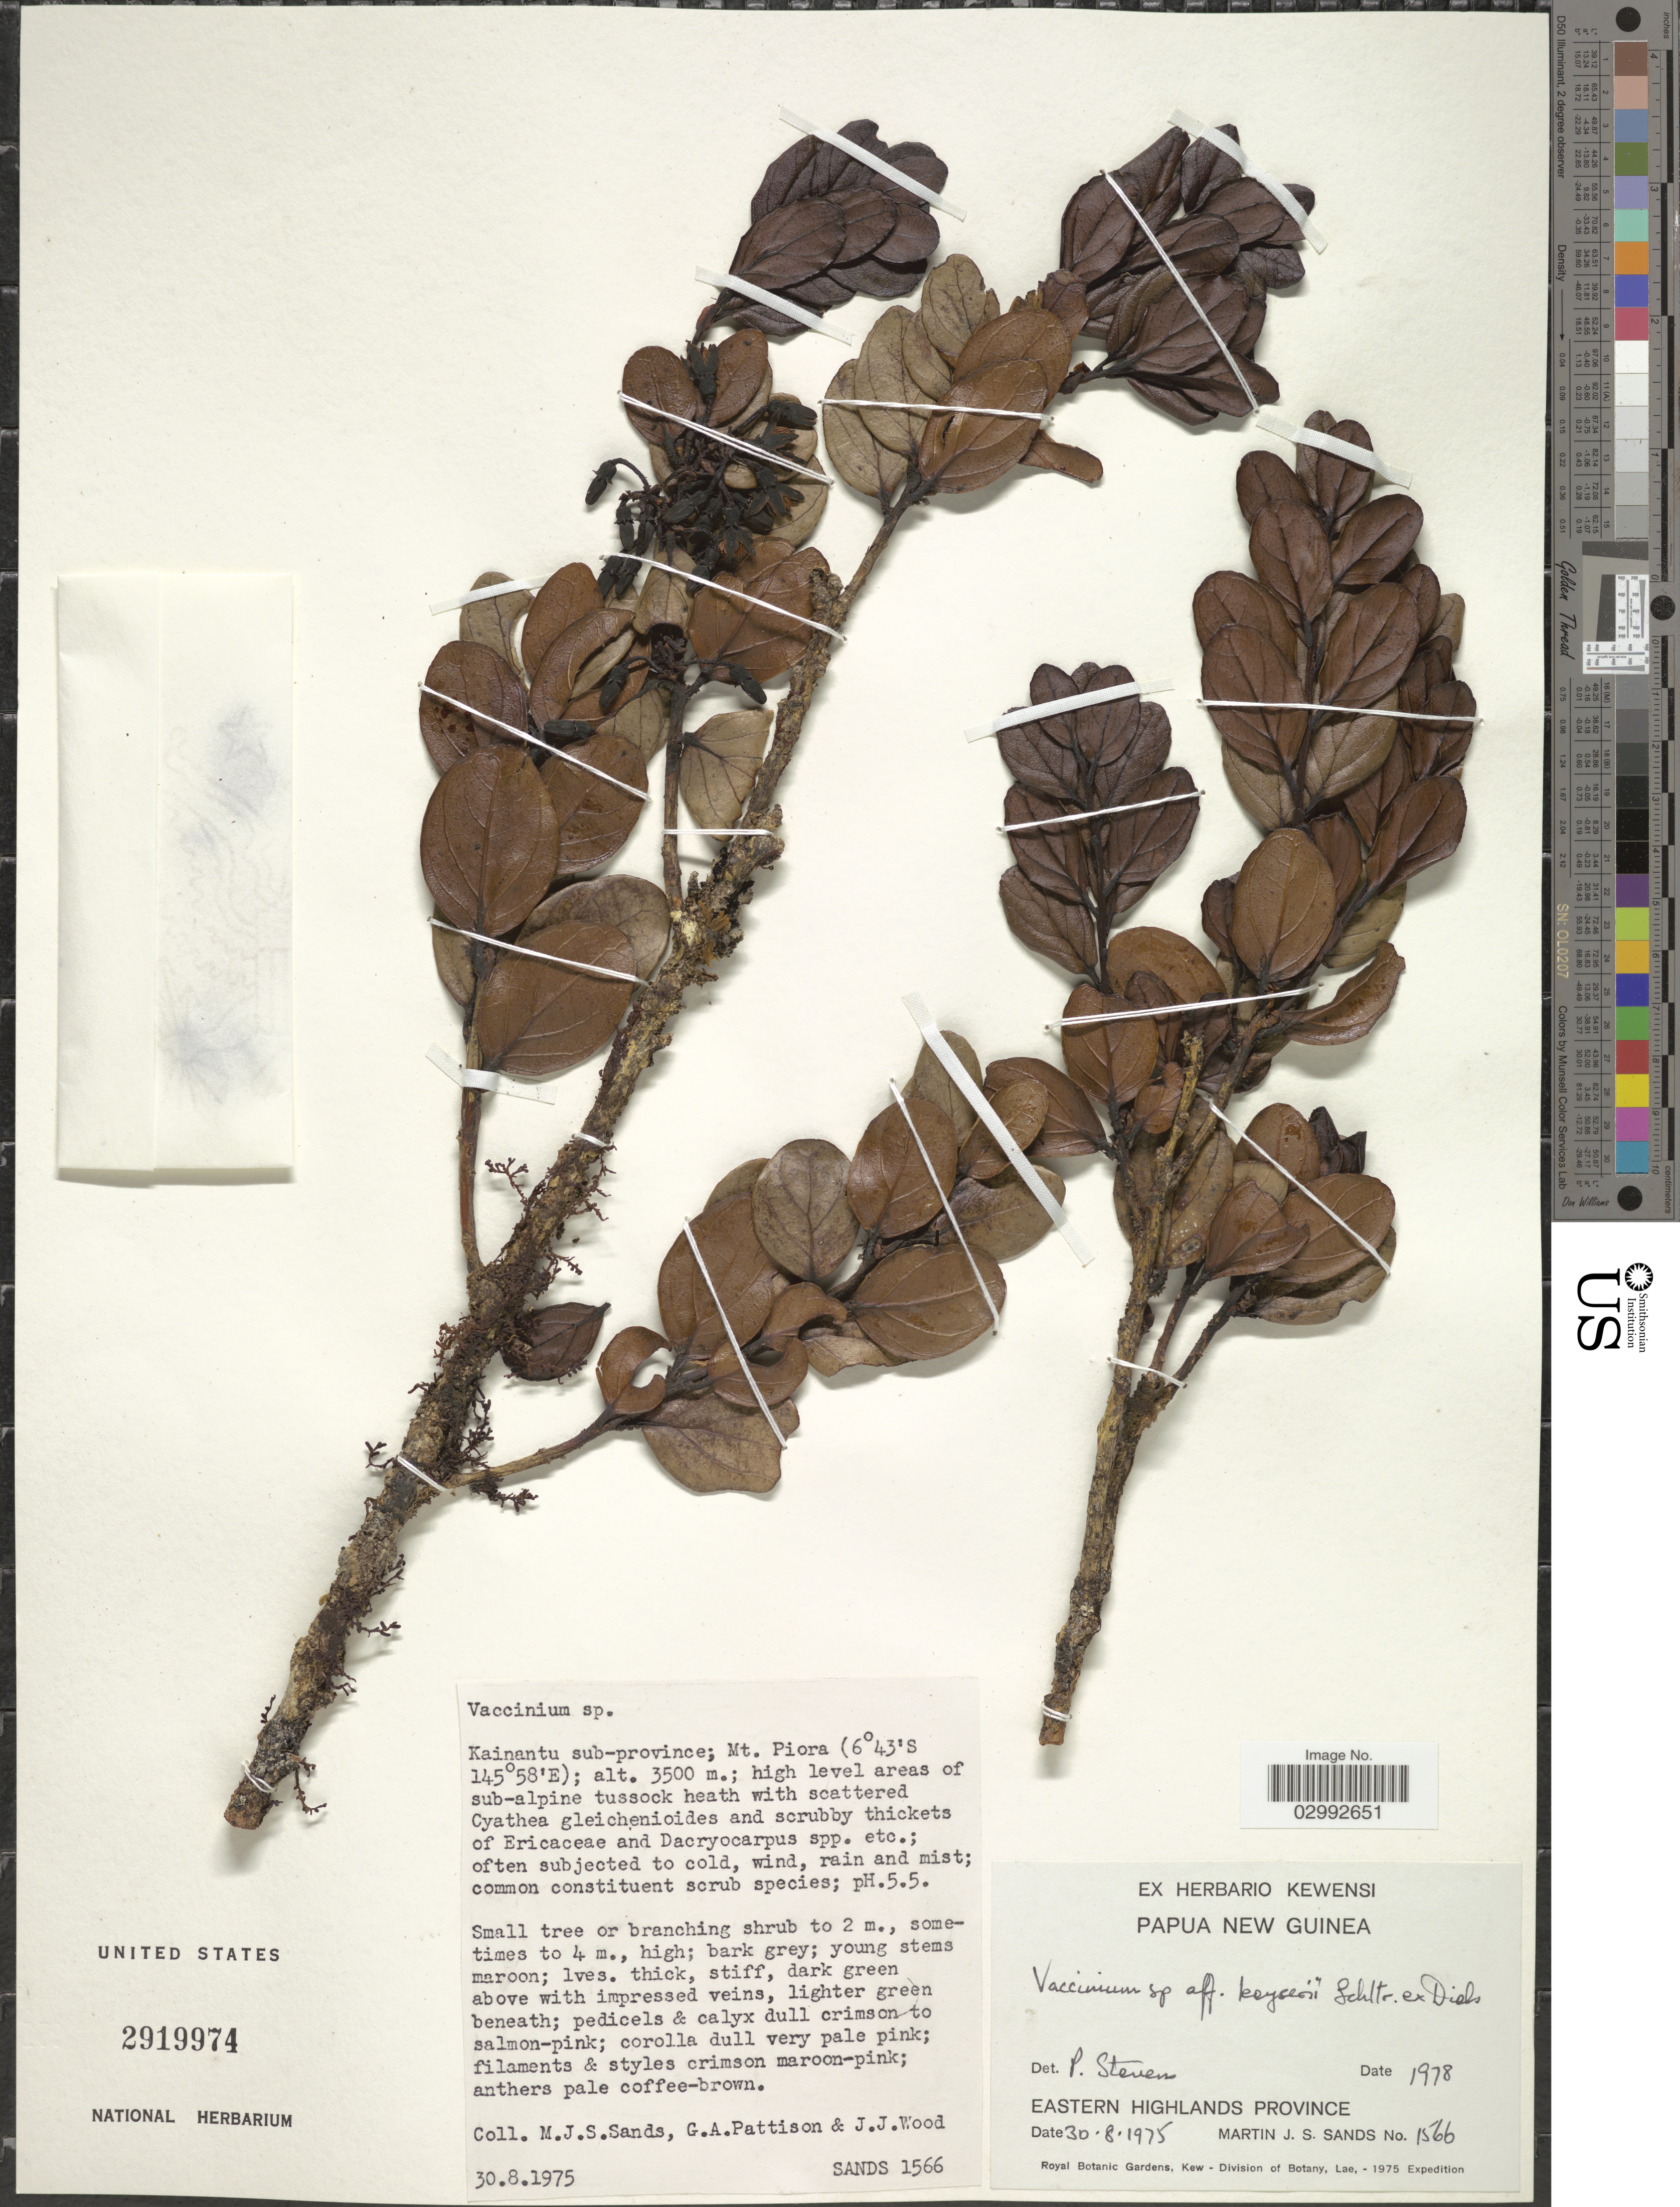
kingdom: Plantae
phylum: Tracheophyta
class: Magnoliopsida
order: Ericales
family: Ericaceae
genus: Vaccinium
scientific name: Vaccinium sp.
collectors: M. Sands, G. Pattison & J. Wood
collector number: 1566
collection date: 1975-08-30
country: Papua New Guinea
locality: Eastern Highlands Province, Kainantu sub-province; Mt. Piora.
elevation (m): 3500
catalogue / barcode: US 2919974